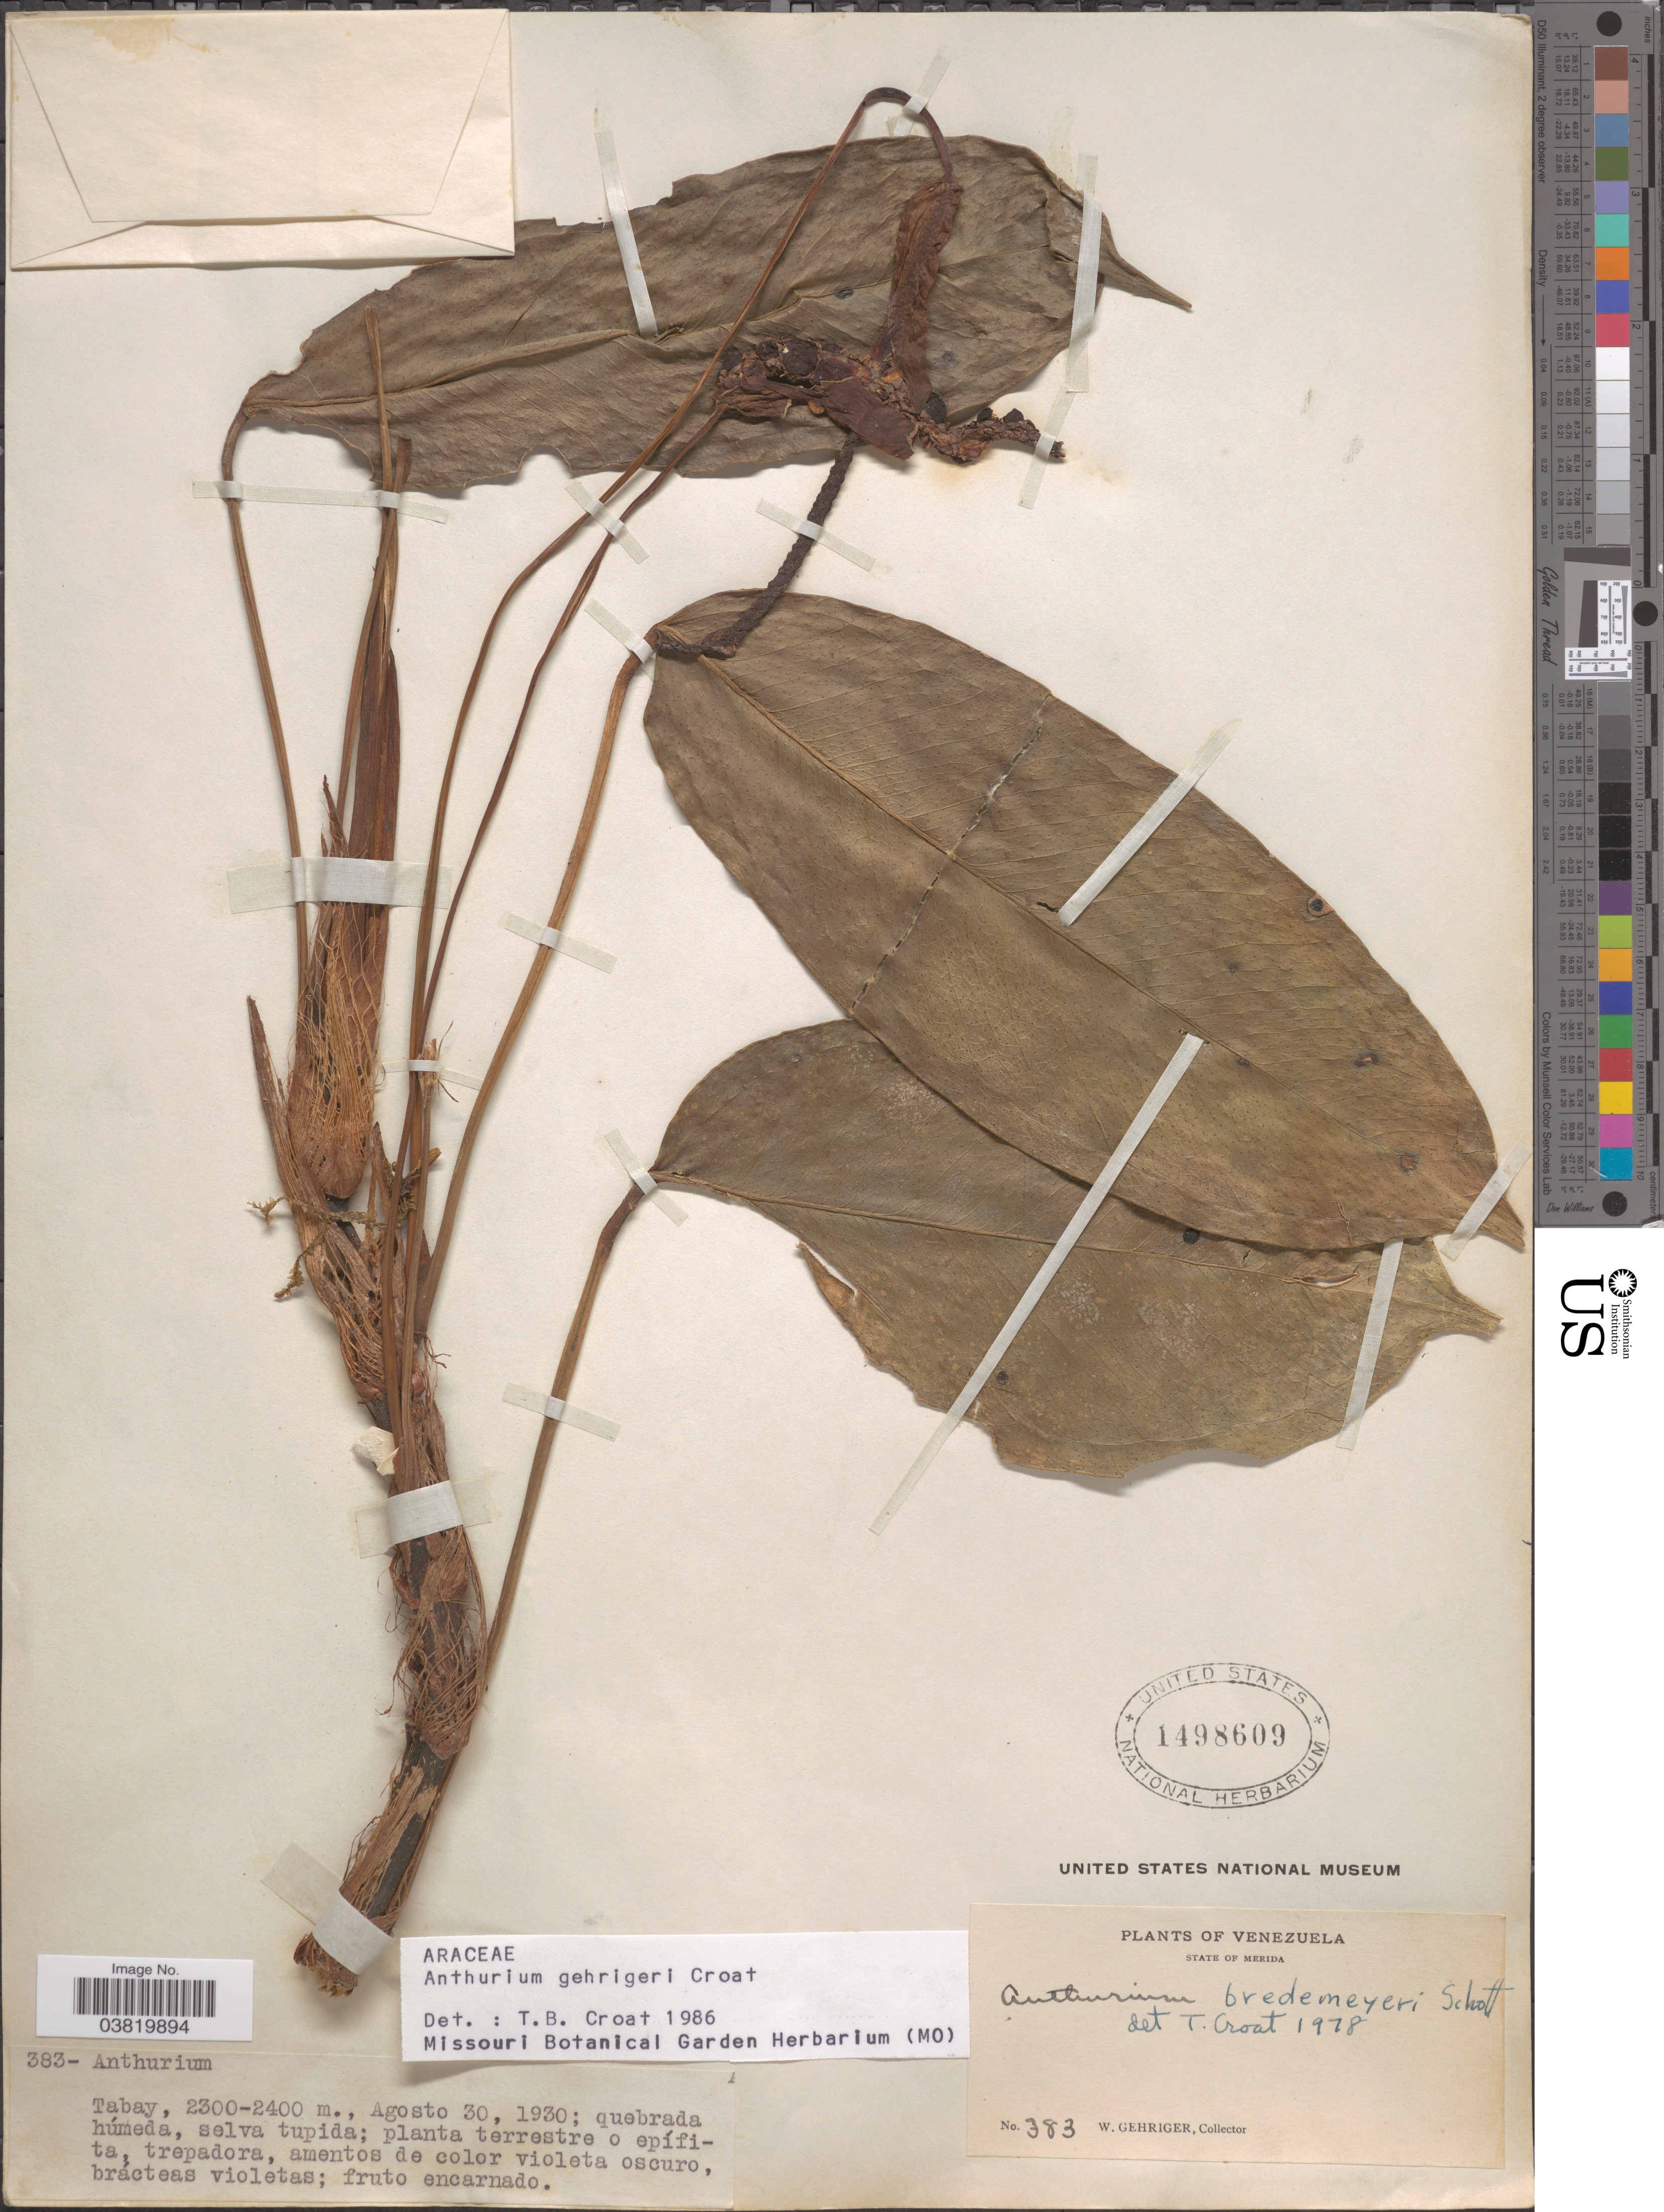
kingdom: Plantae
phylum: Tracheophyta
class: Liliopsida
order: Alismatales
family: Araceae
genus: Anthurium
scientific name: Anthurium gehrigeri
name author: Croat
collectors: W. Gehriger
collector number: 383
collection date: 1930-08-30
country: Venezuela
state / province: Merida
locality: Tabay.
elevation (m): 2300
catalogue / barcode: US 1498609